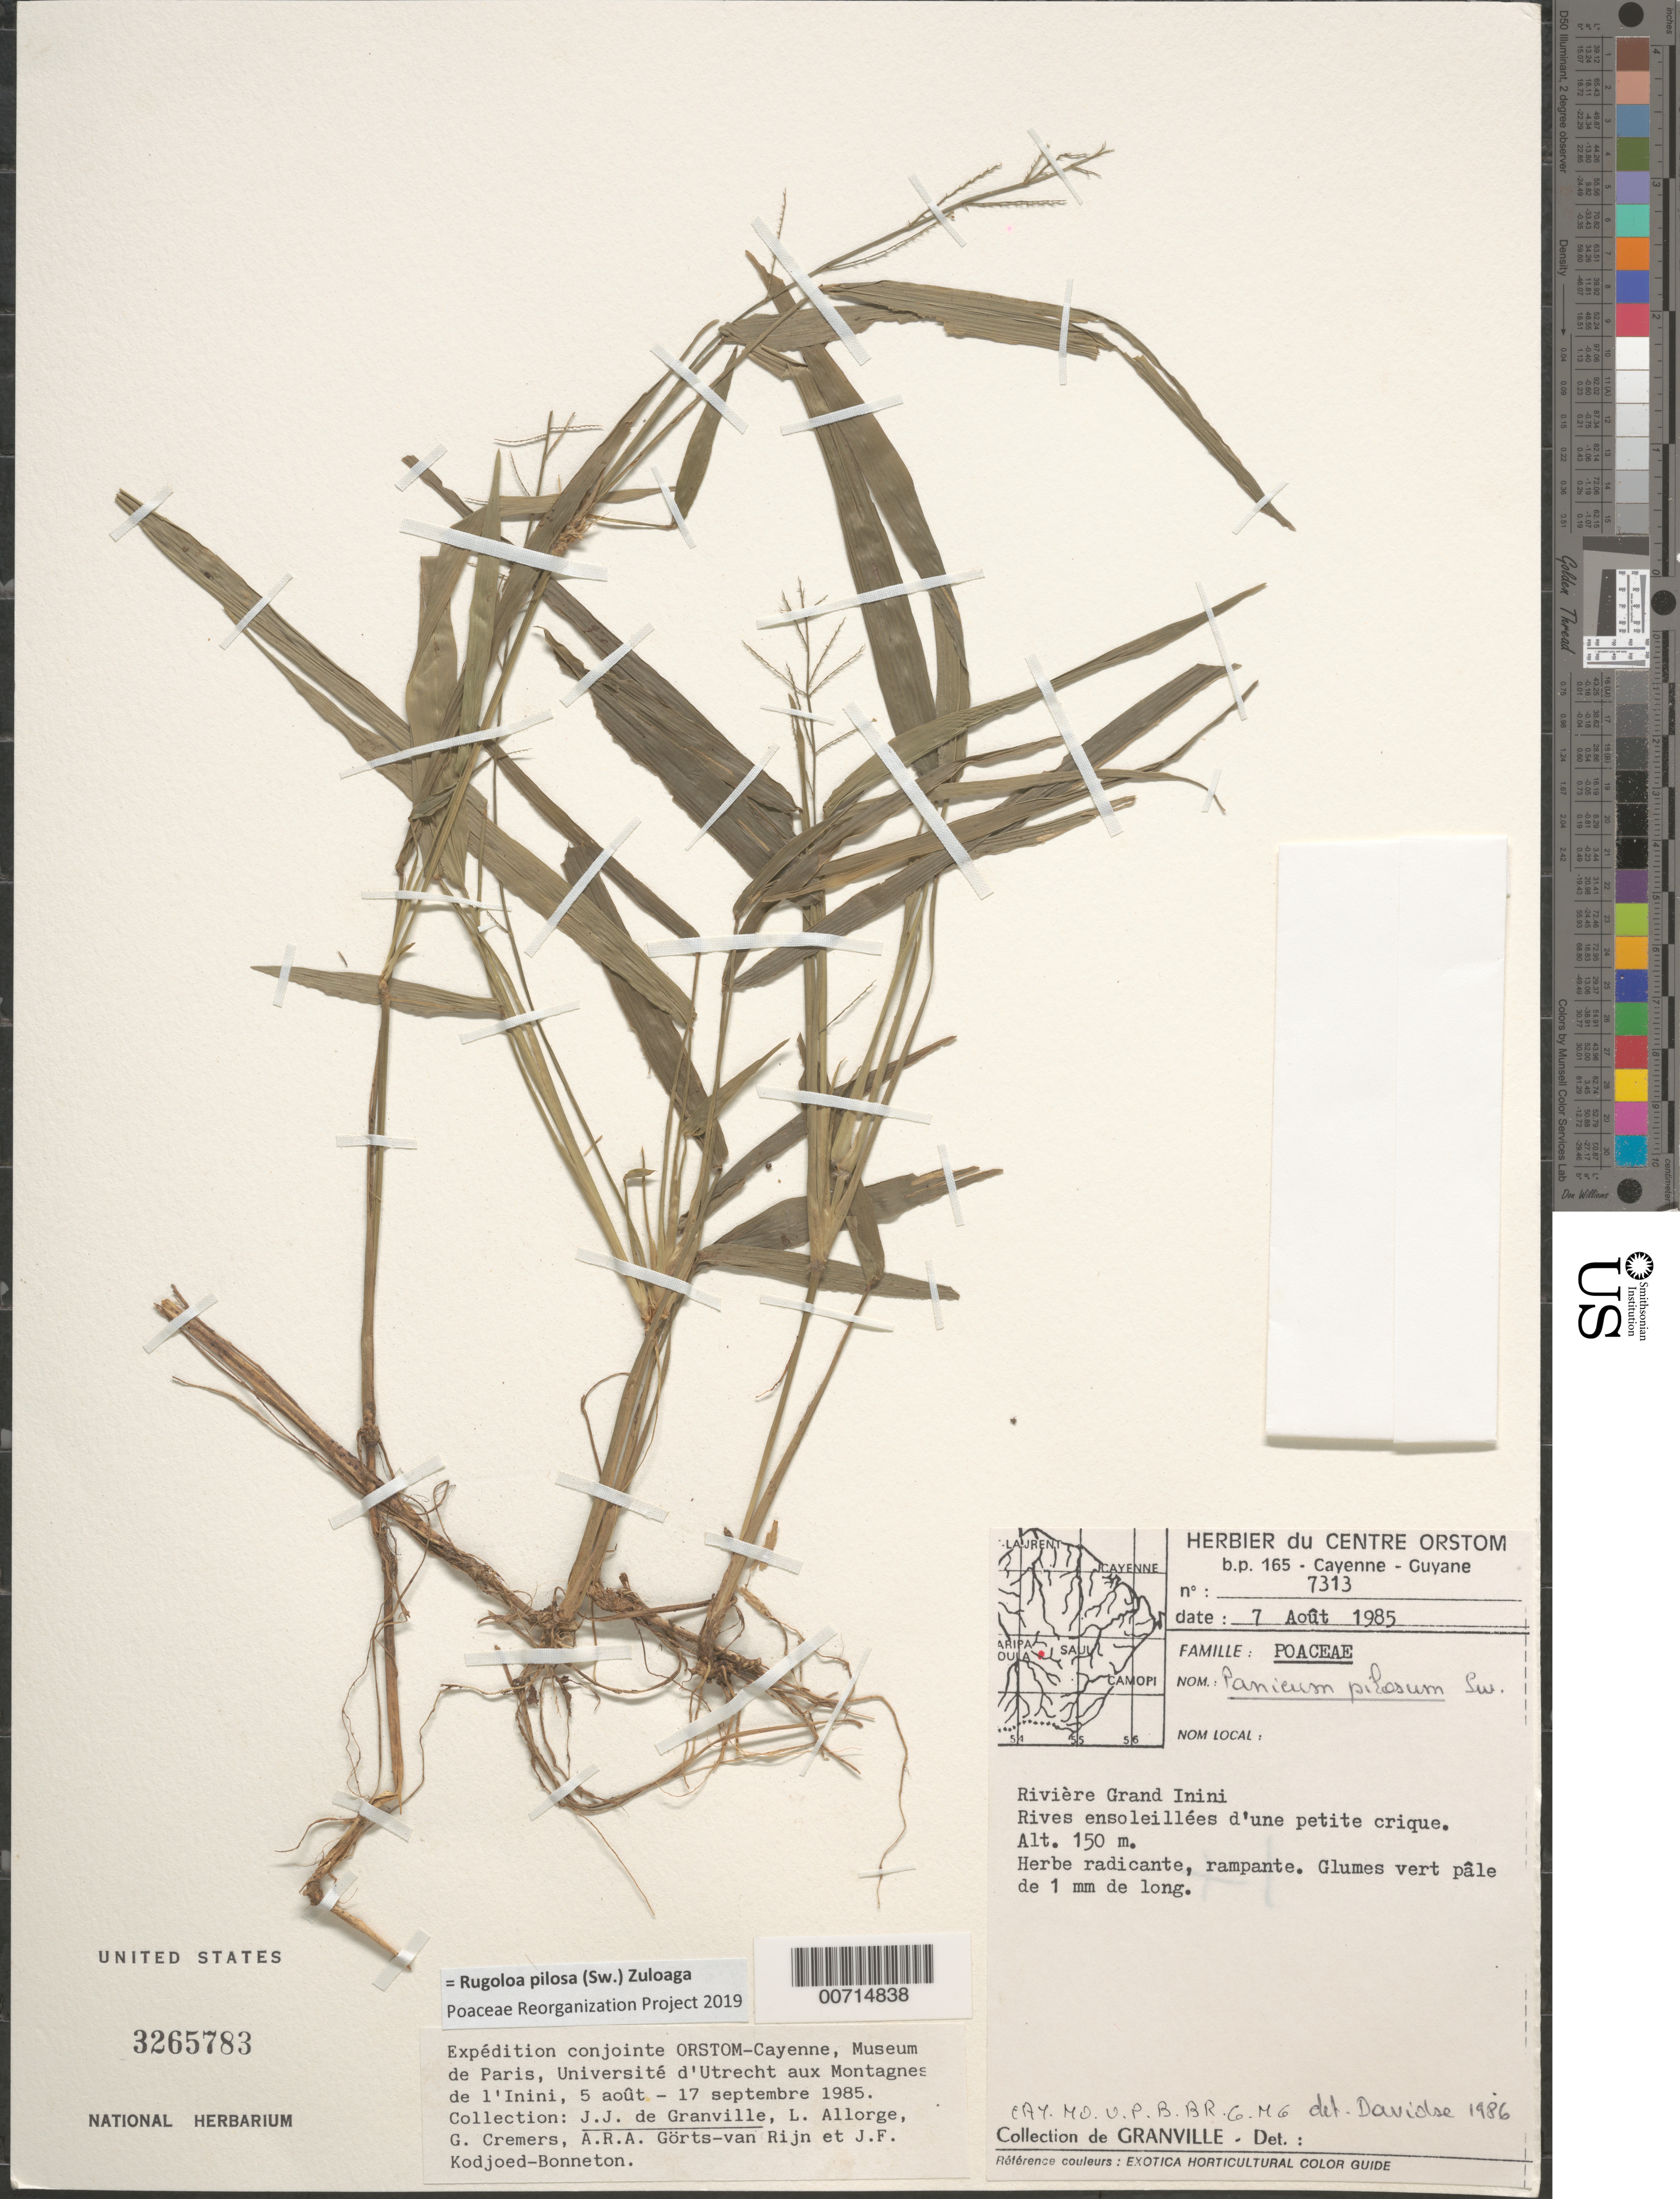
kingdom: Plantae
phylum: Tracheophyta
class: Liliopsida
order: Poales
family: Poaceae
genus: Panicum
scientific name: Panicum pilosum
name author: Sw.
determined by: Davidse, Gerrit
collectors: J.-J. de Granville, L. Allorge, G. Cremers, A. .R. A. Görts-van Rijn & J. Kodjoed-Bonneton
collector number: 7313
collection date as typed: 7-Aug-85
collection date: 1985-08-07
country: French Guiana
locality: Rivière Grand Inini, Bassin de Maroni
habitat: Rivière grand Inini, Rives ensoleillées d'une petite crique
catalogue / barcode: US 3265783